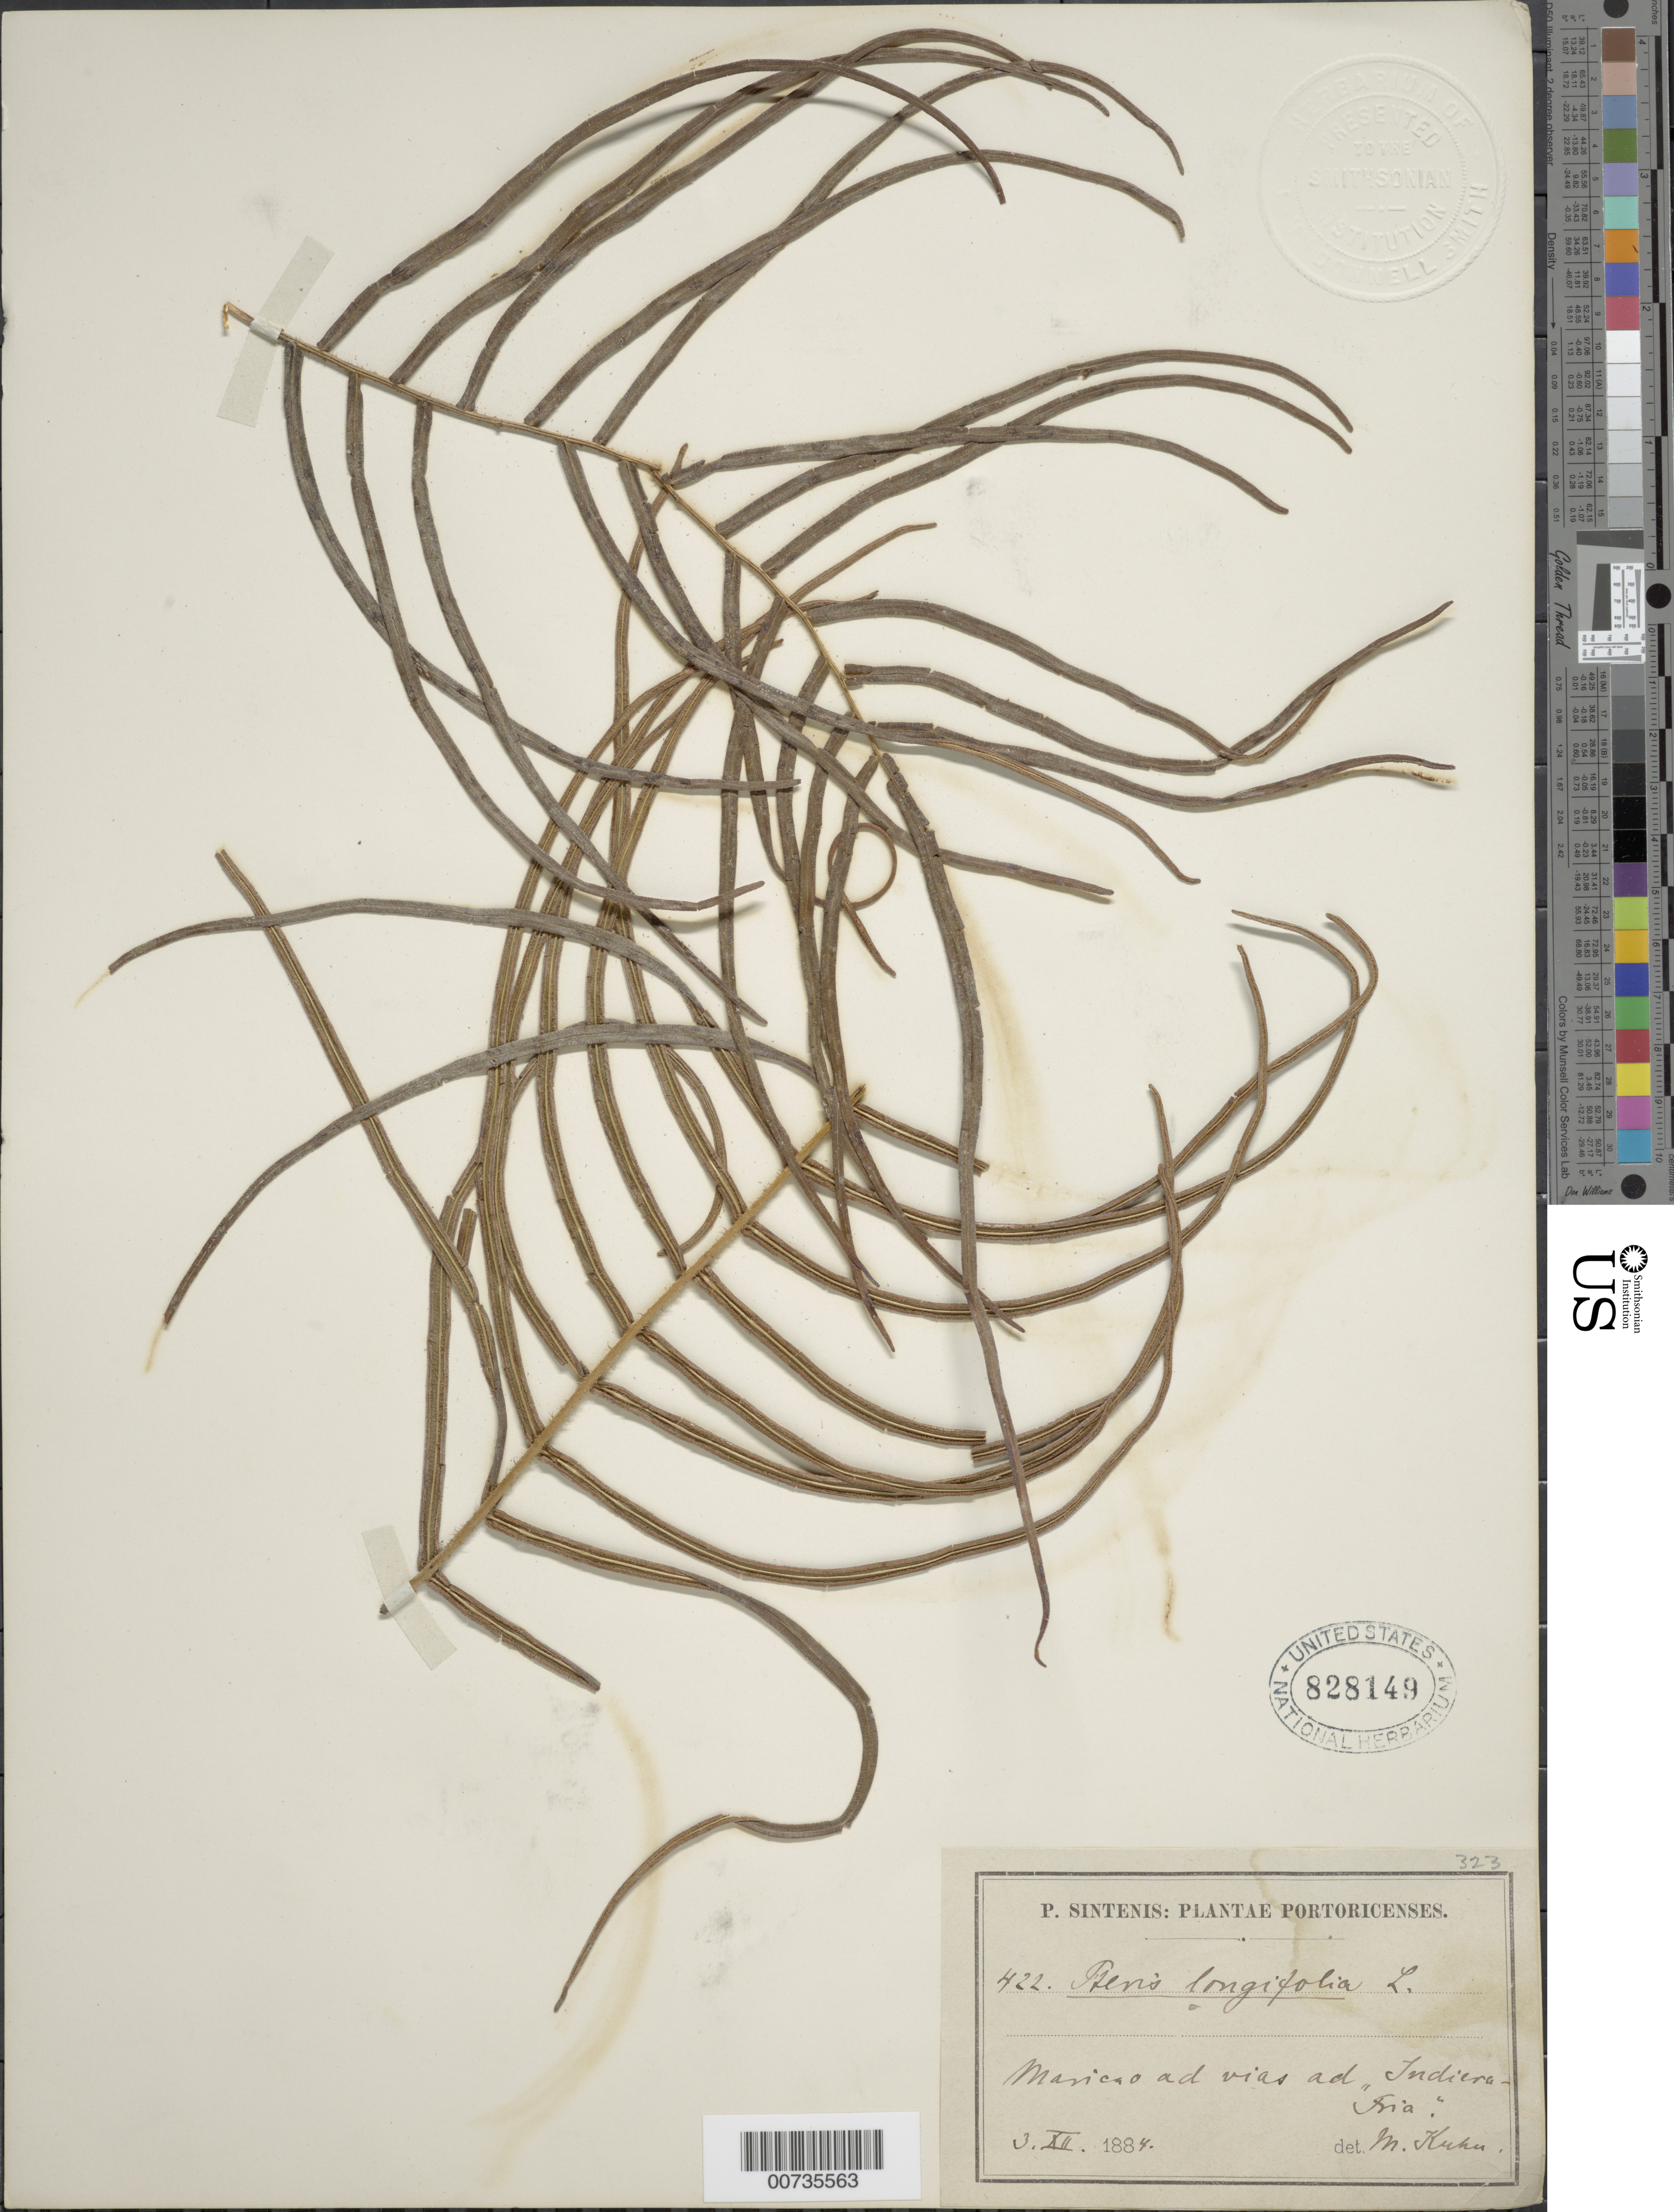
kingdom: Plantae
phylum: Tracheophyta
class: Polypodiopsida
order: Polypodiales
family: Pteridaceae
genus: Pteris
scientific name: Pteris longifolia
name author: L.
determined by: Kuhn, D. M.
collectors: P. Sintenis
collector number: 422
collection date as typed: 03 Dec 1884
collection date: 1884-12-03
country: Puerto Rico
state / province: Maricao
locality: Maricao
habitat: Ad vias ad "Indiera-Fria"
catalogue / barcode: US 828149